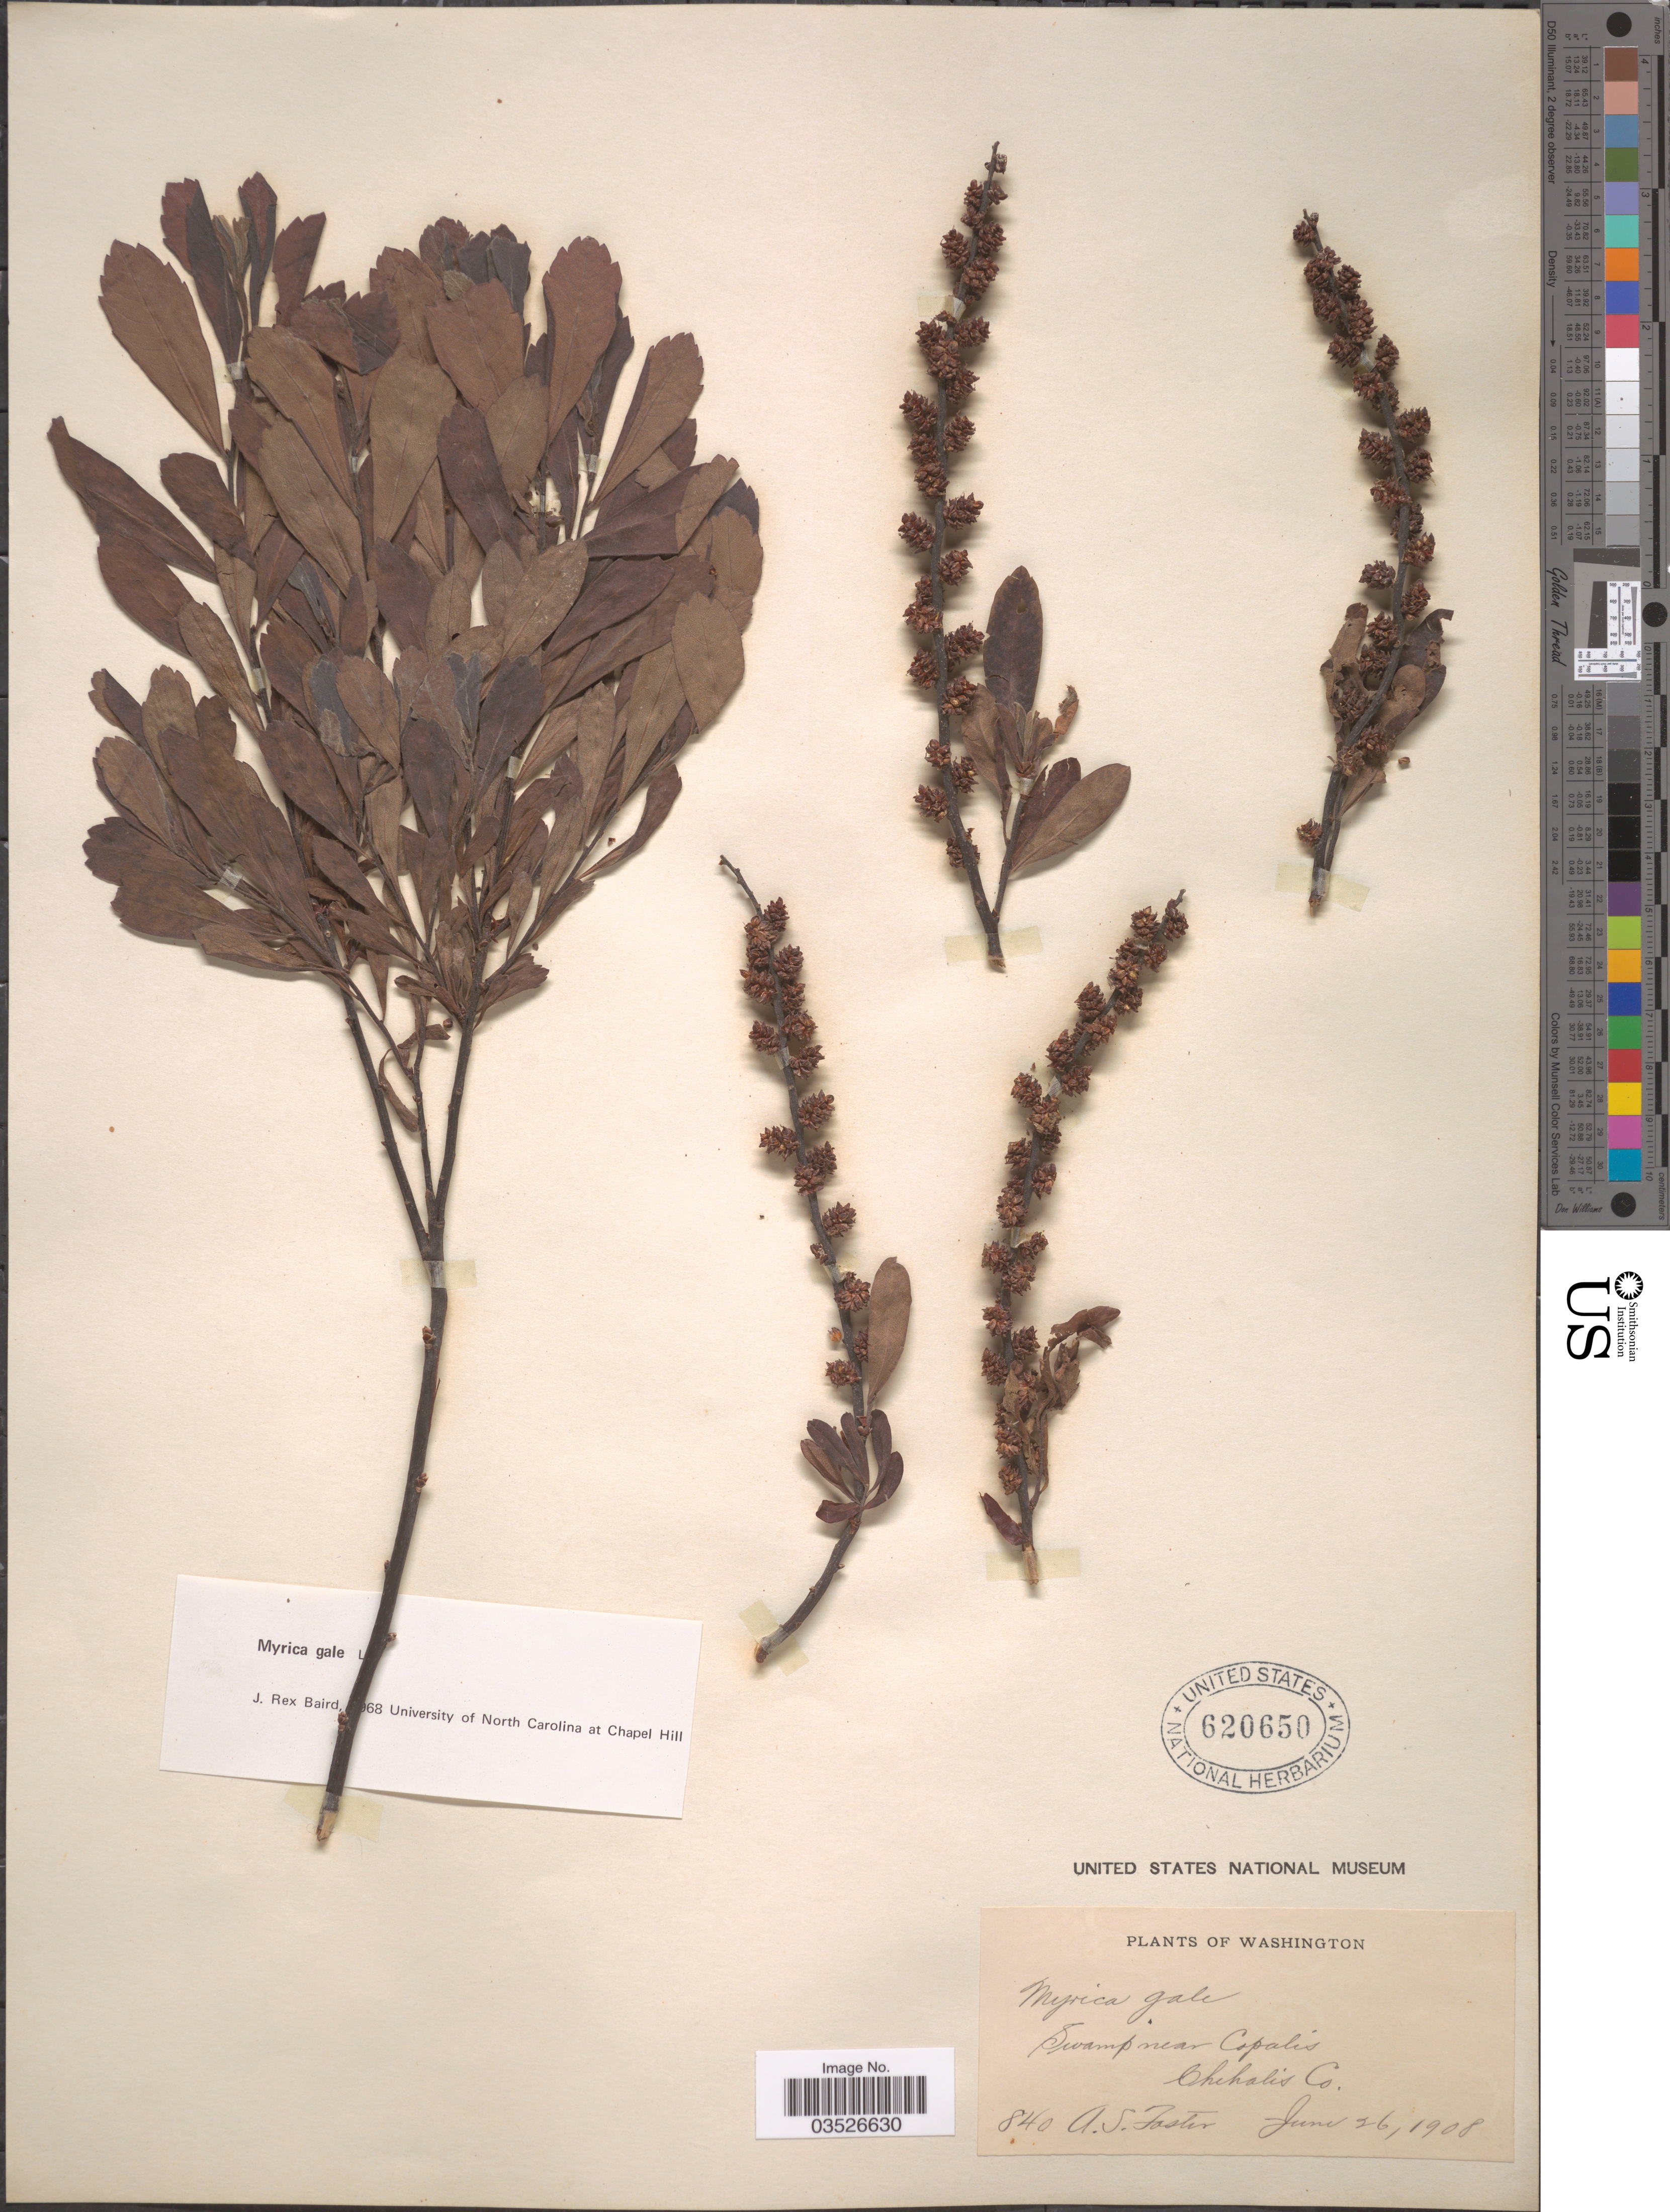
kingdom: Plantae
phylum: Tracheophyta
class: Magnoliopsida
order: Fagales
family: Myricaceae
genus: Myrica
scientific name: Myrica gale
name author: L.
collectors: A. S. Foster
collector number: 840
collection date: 1908-06-26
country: United States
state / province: Washington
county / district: Grays Harbor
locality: Swamp near Copalis Chehalis Co.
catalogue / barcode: US 620650